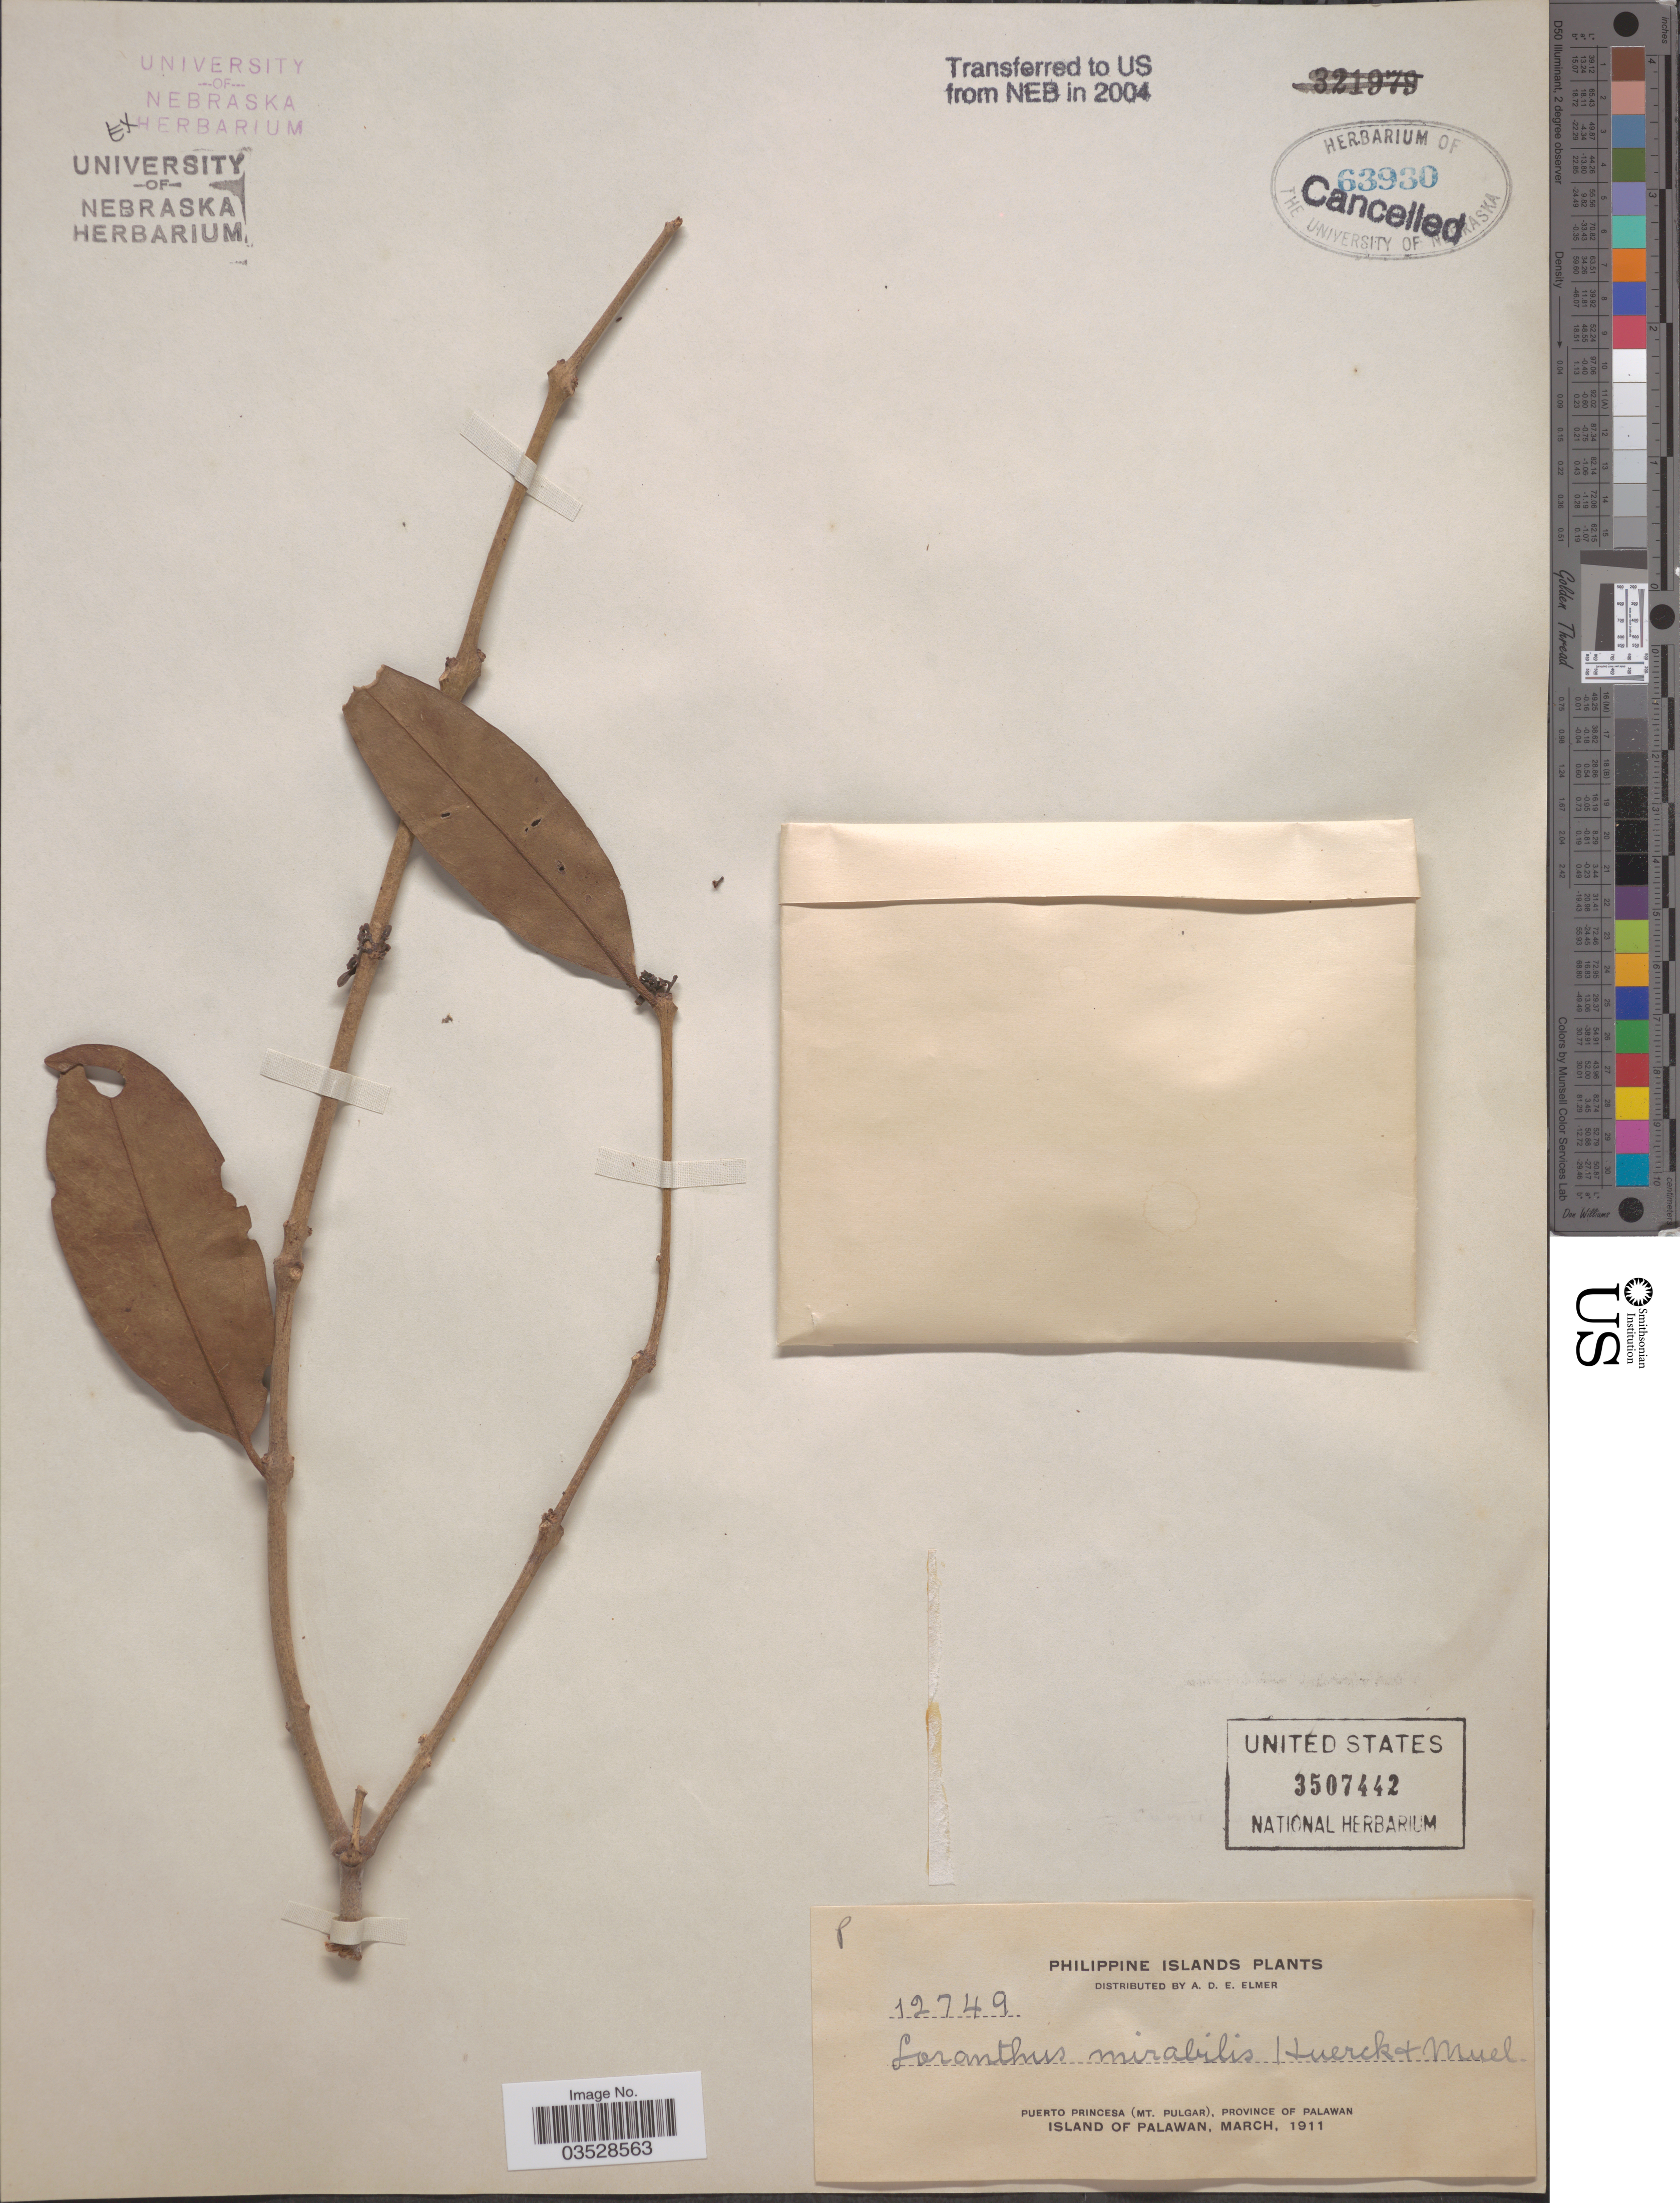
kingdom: Plantae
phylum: Tracheophyta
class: Magnoliopsida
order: Santalales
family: Loranthaceae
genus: Loranthus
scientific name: Loranthus mirabilis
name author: Van Huerck & Müll. Arg.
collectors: A. D. E. Elmer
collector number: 12749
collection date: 1911-03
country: Philippines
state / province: Mimaropa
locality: Puerto Princesa (Mt. Pulgar), Province of Palawan. Island of Palawan.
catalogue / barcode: US 3507442